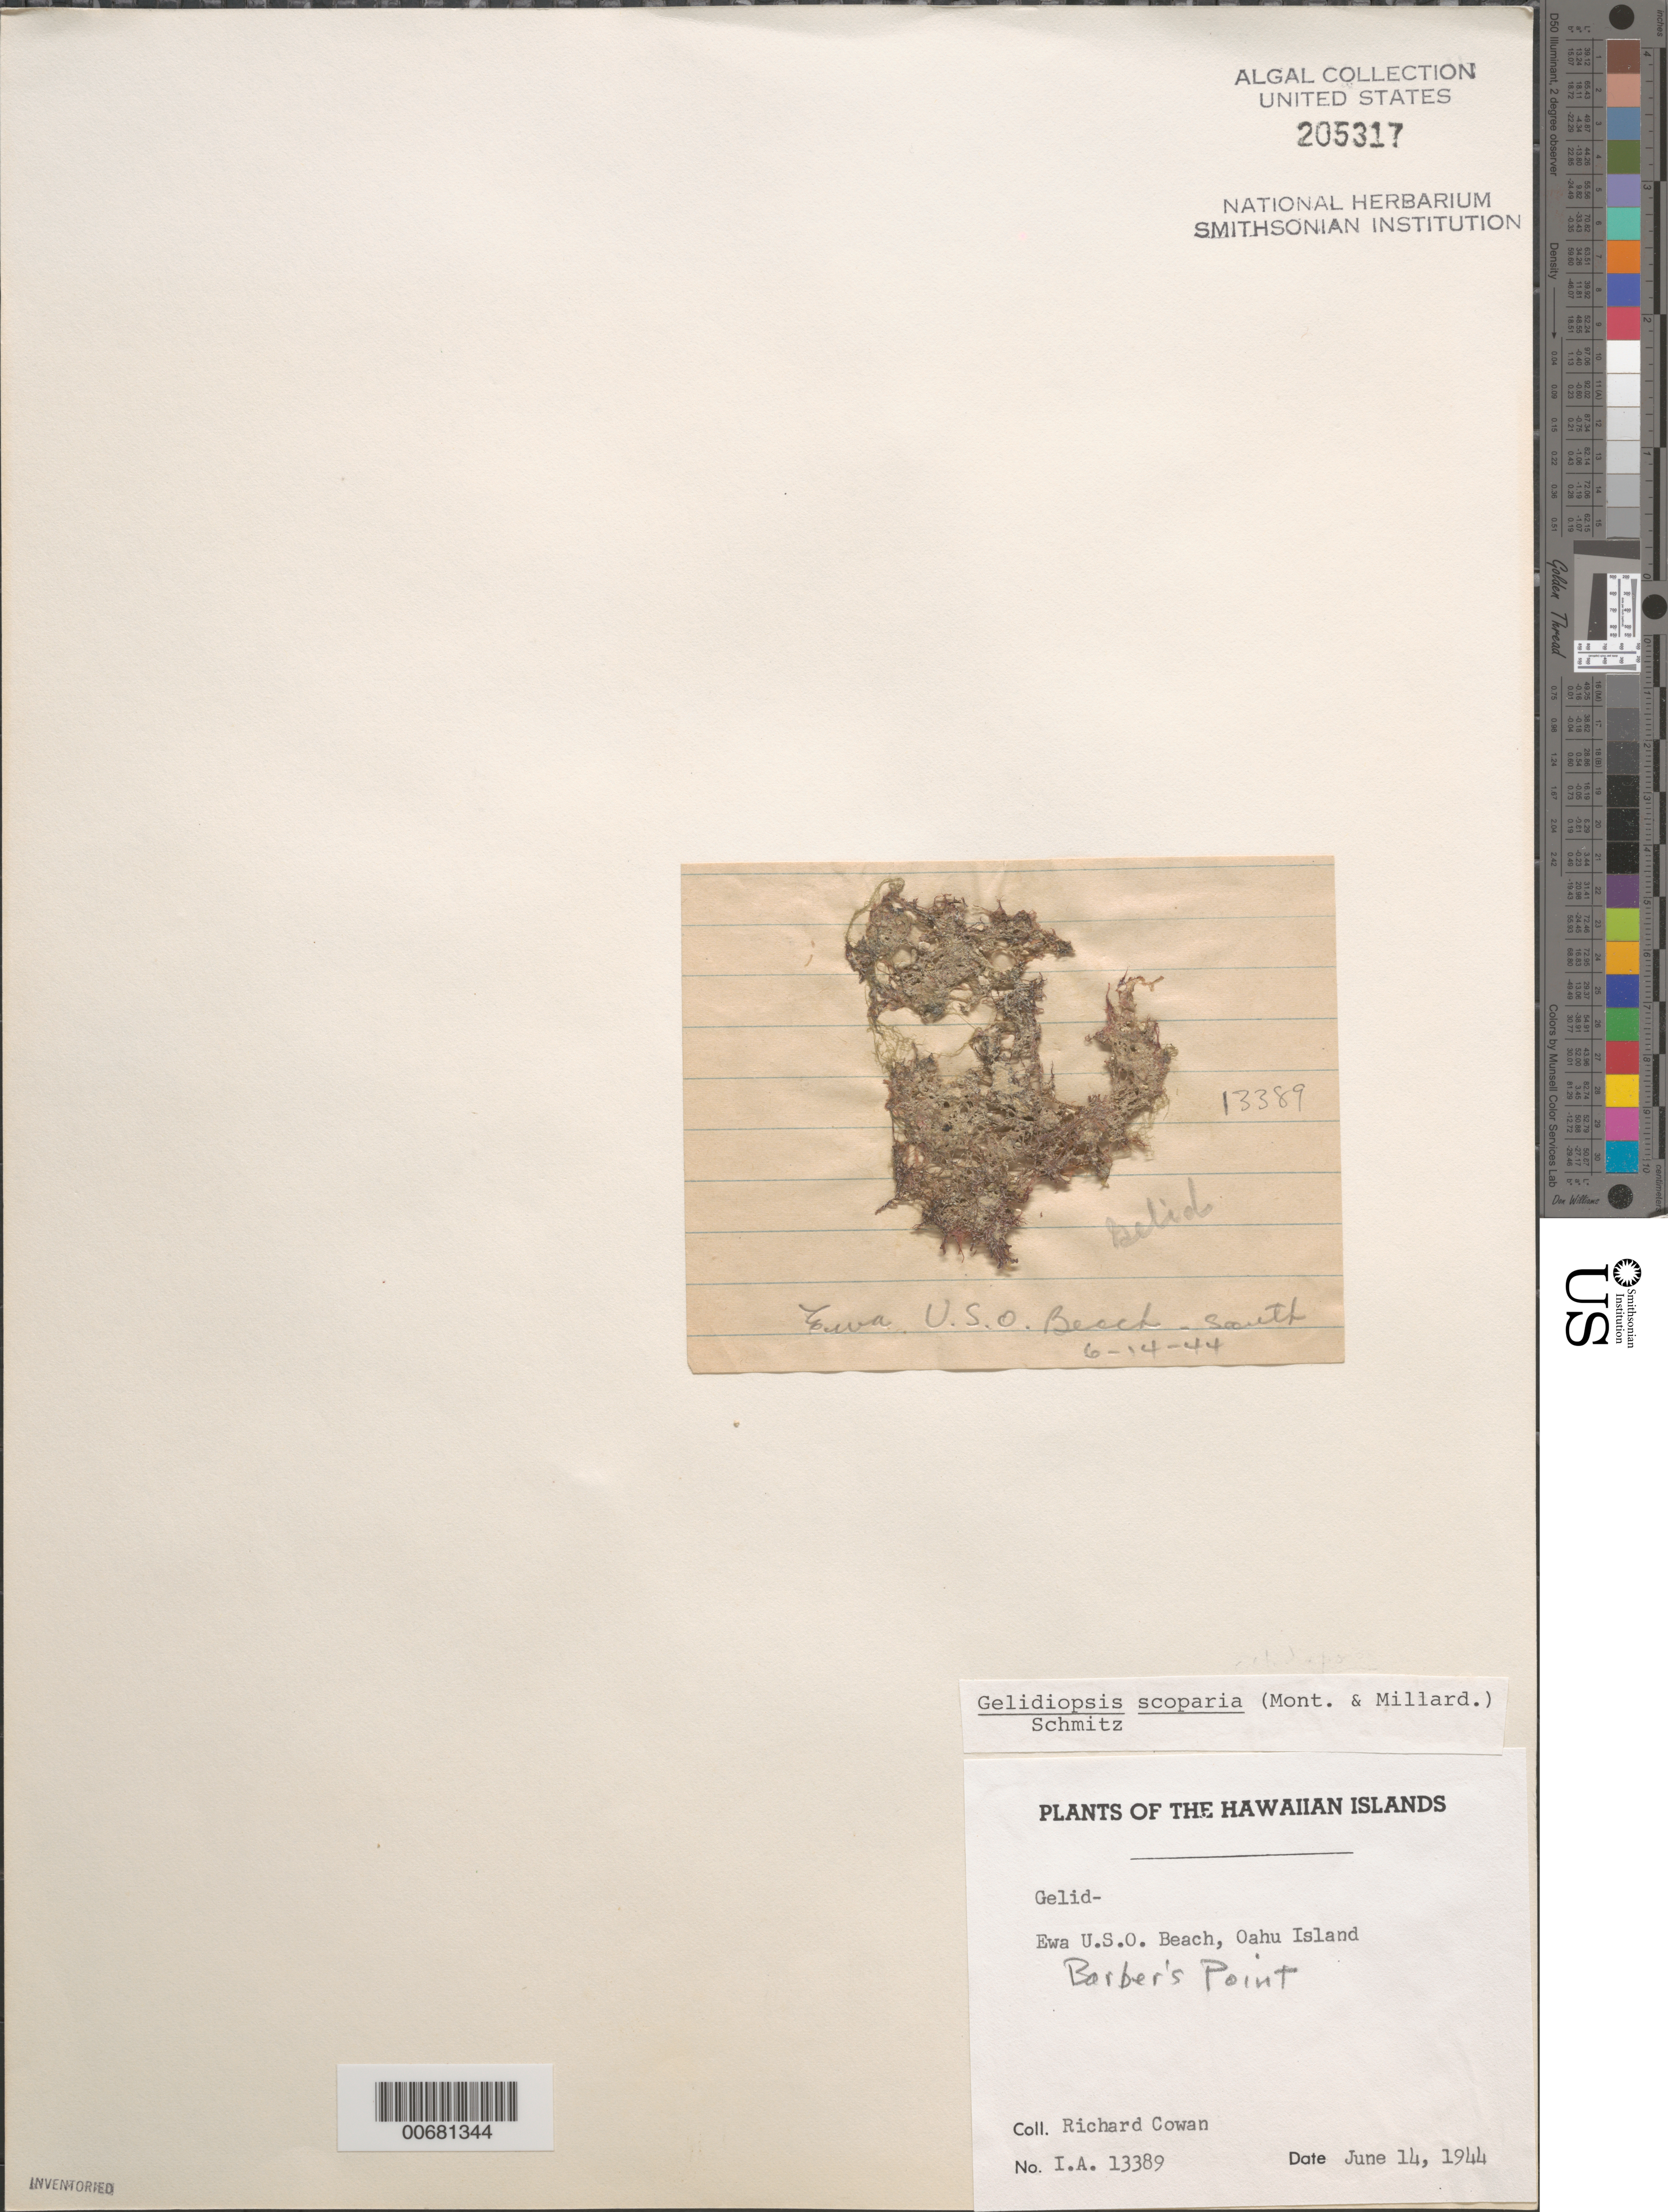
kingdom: Plantae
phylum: Rhodophyta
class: Florideophyceae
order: Rhodymeniales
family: Lomentariaceae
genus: Ceratodictyon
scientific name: Ceratodictyon scoparium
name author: (Mont. & Millardet) R.E. Norris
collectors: R. S. Cowan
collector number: IAA 13389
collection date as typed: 14 Jun 1944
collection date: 1944-06-14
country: United States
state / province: Hawaii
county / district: Honolulu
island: Oahu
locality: Barbers Point (Barber's Point), Ewa U.S.O. Beach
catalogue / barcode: US 205317